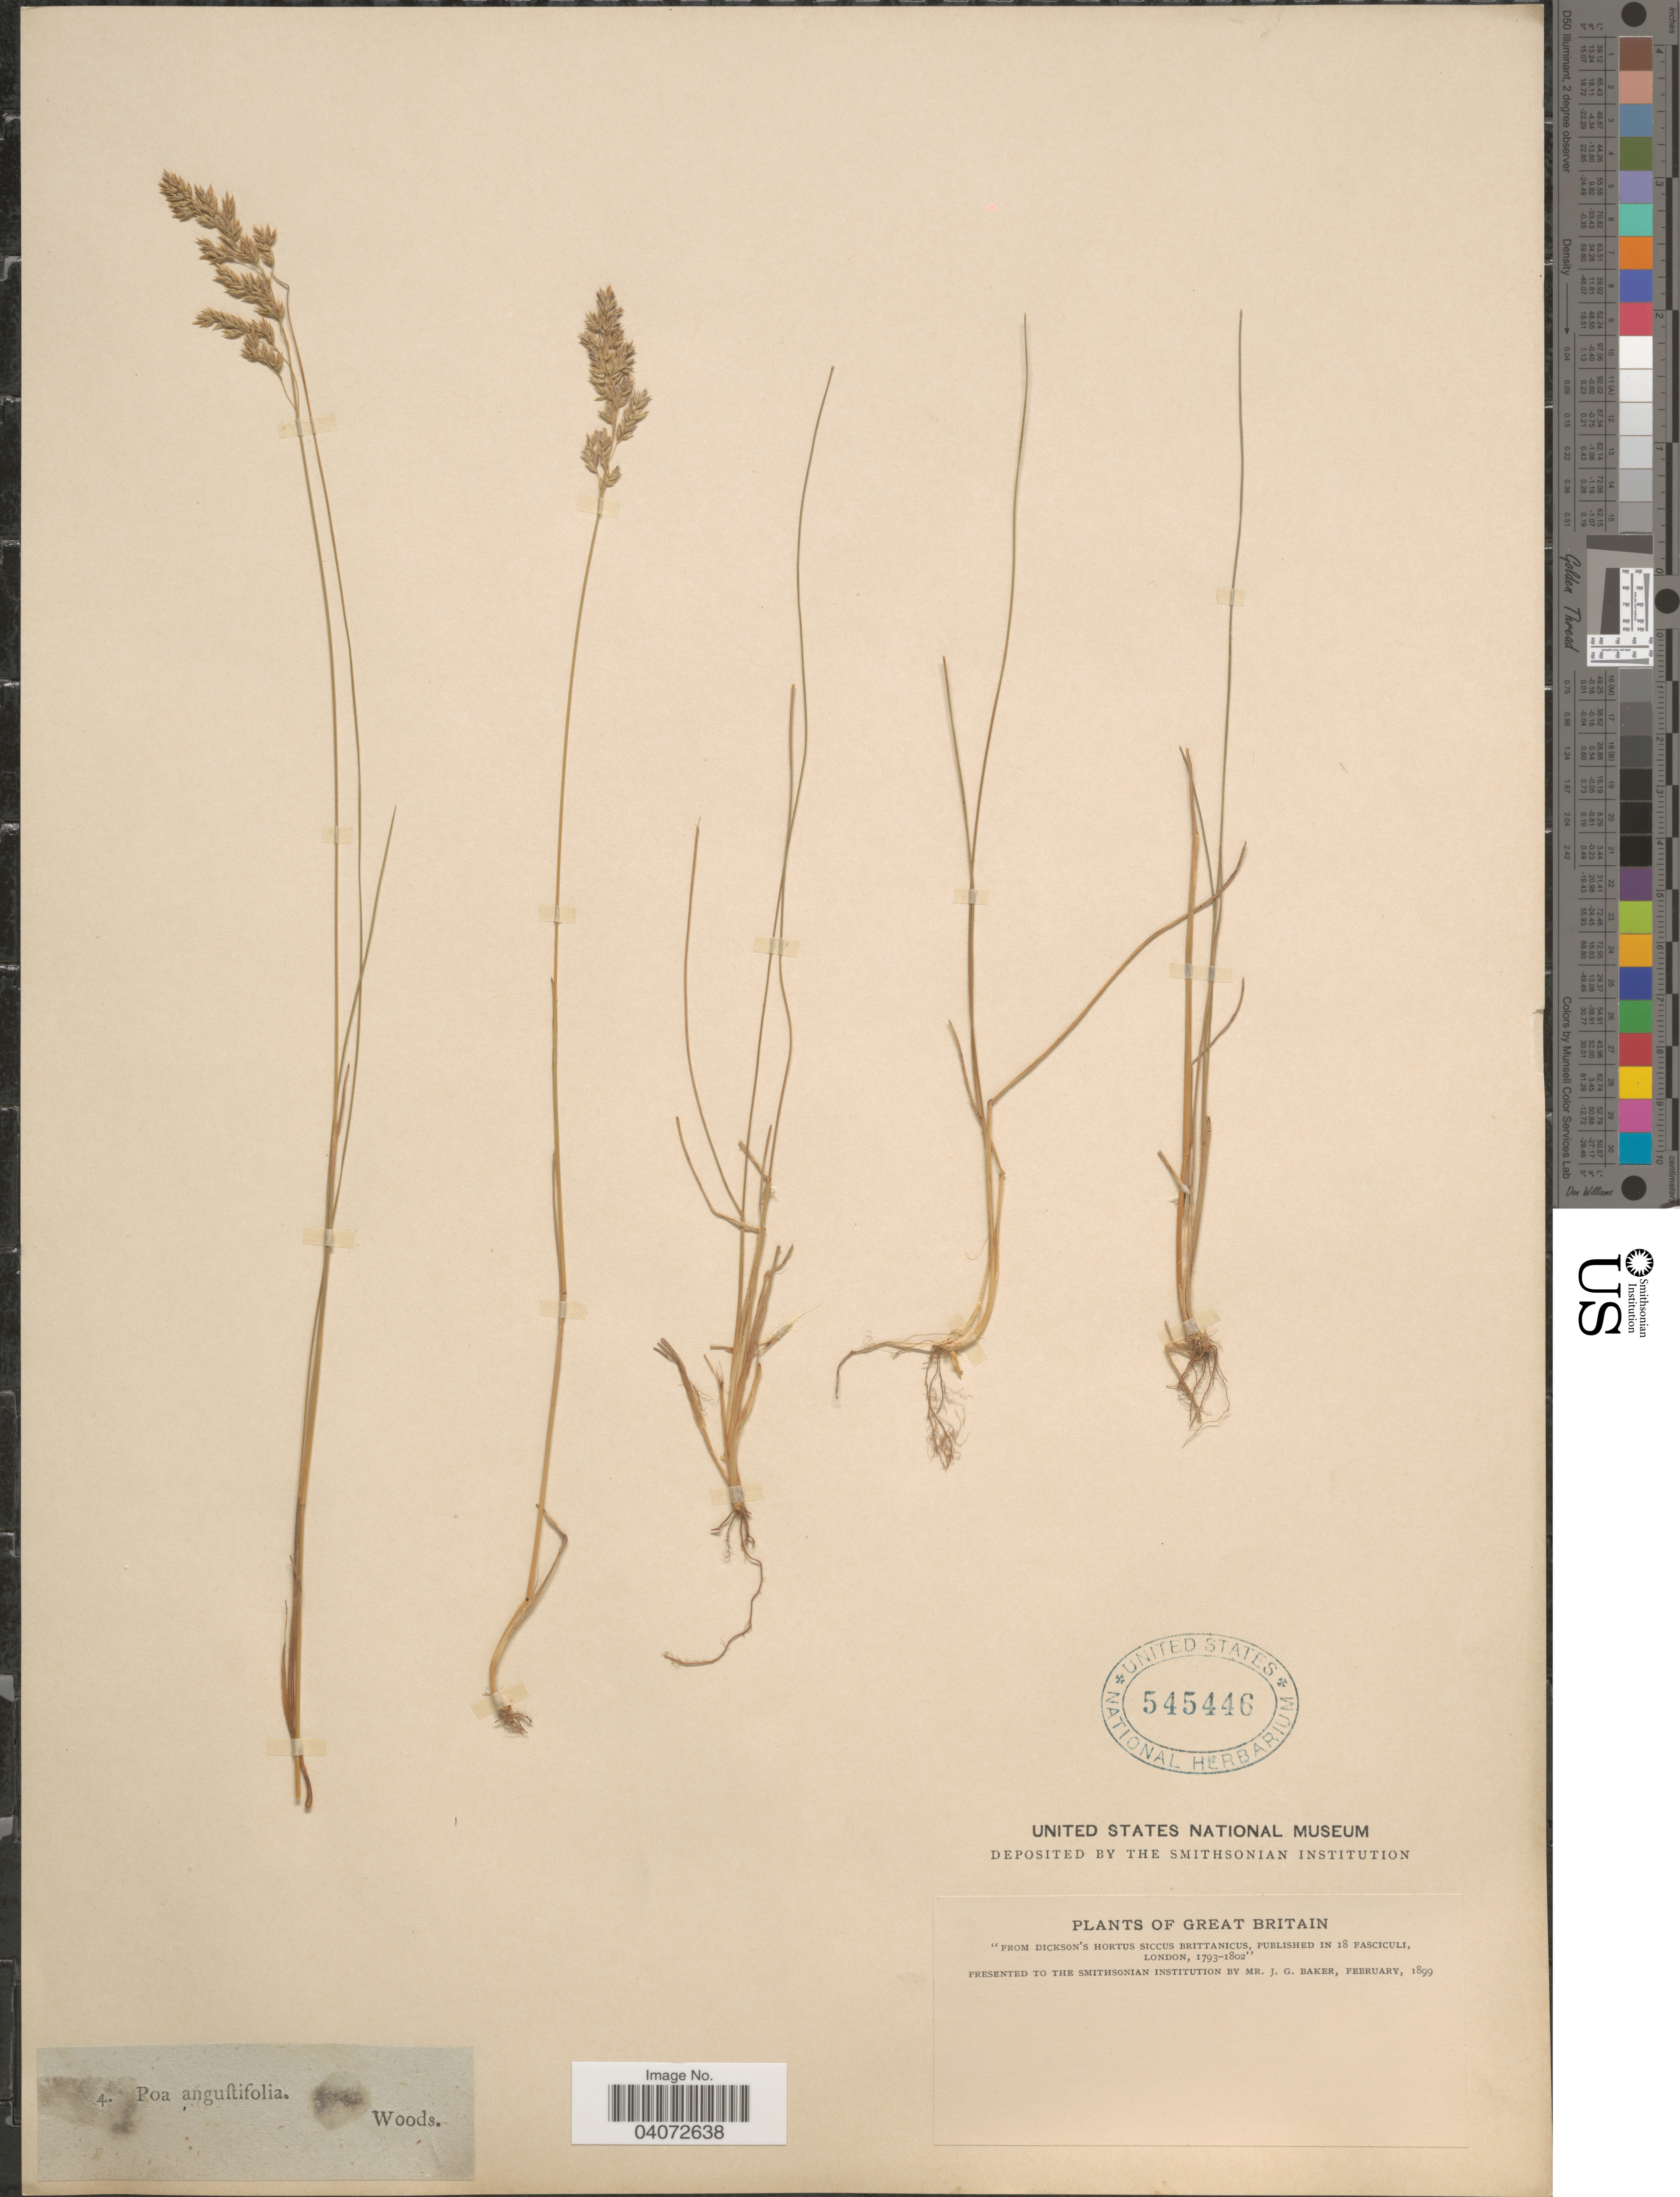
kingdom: Plantae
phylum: Tracheophyta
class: Liliopsida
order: Poales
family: Poaceae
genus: Poa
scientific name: Poa pratensis subsp. angustifolia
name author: (L.) Lej.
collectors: J. G. Baker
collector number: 4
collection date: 1793/1800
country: United Kingdom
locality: Great Britain. Woods.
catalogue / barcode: US 545446